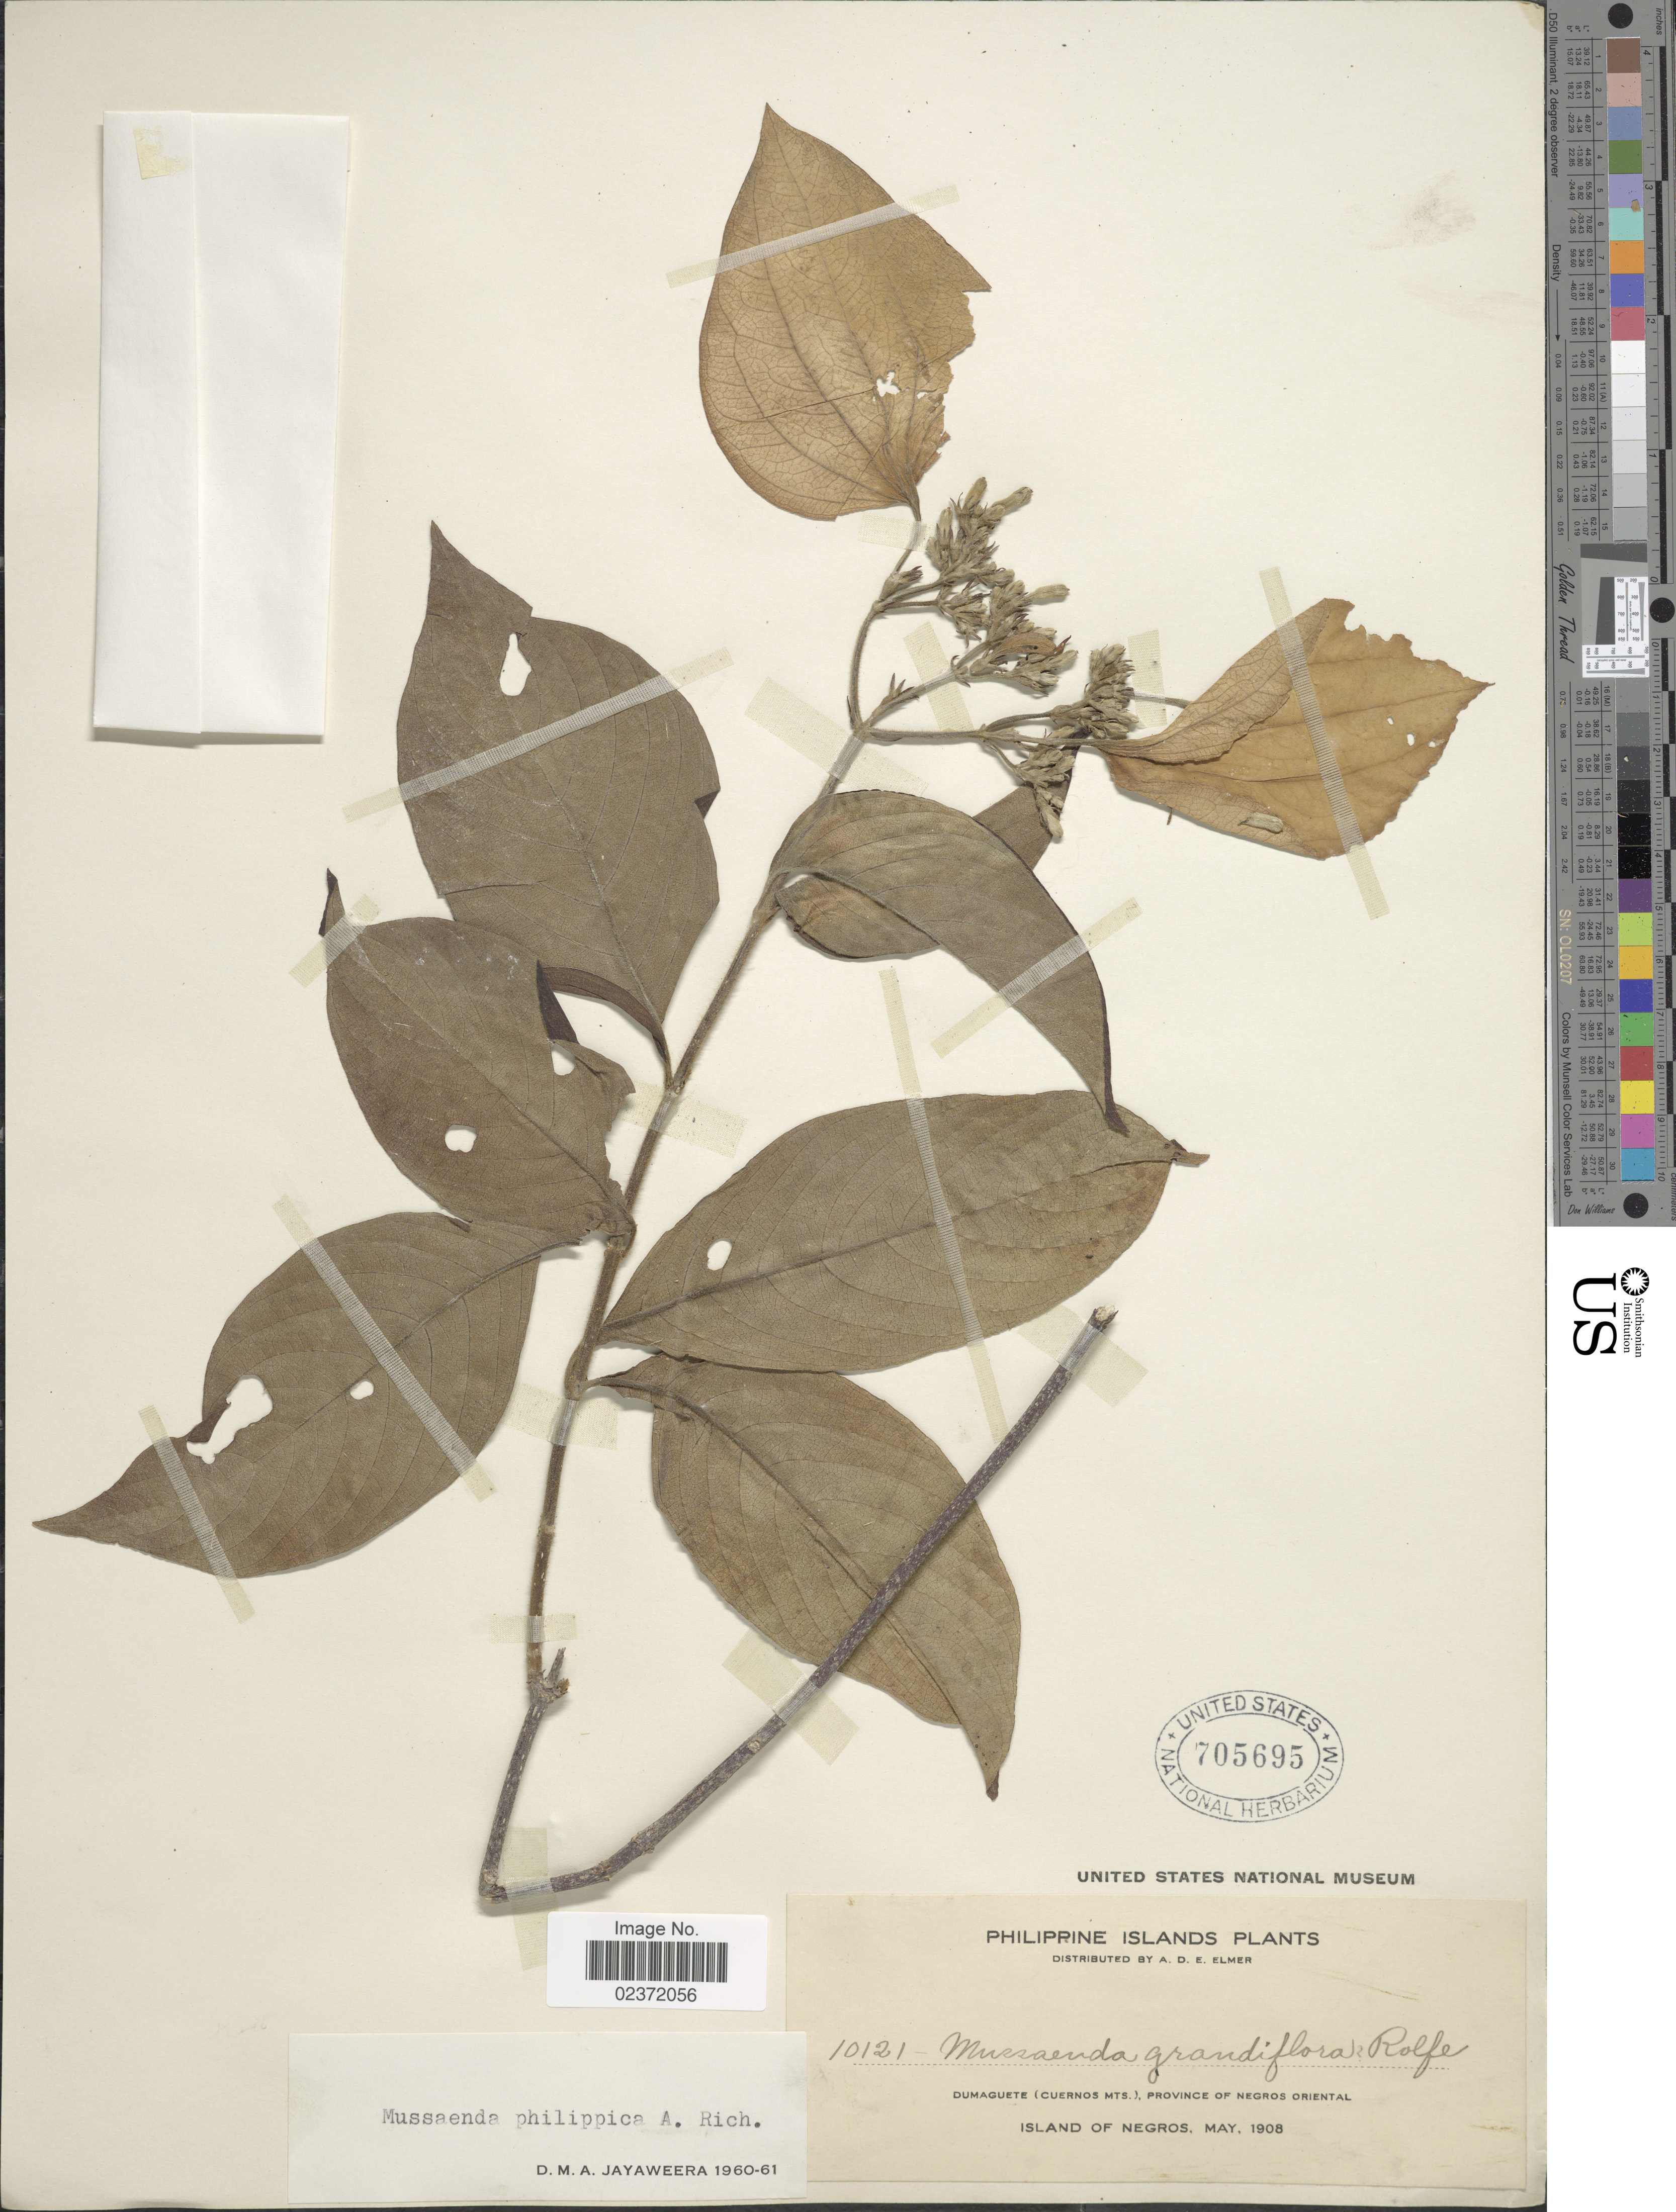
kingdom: Plantae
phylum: Tracheophyta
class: Magnoliopsida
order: Gentianales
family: Rubiaceae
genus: Mussaenda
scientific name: Mussaenda philippica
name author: A. Rich.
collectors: A. D. E. Elmer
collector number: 10121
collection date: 1908-05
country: Philippines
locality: Dumaguete (Cuernos Mts.) Province of Negros Oriental, Island of Negros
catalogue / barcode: US 705695